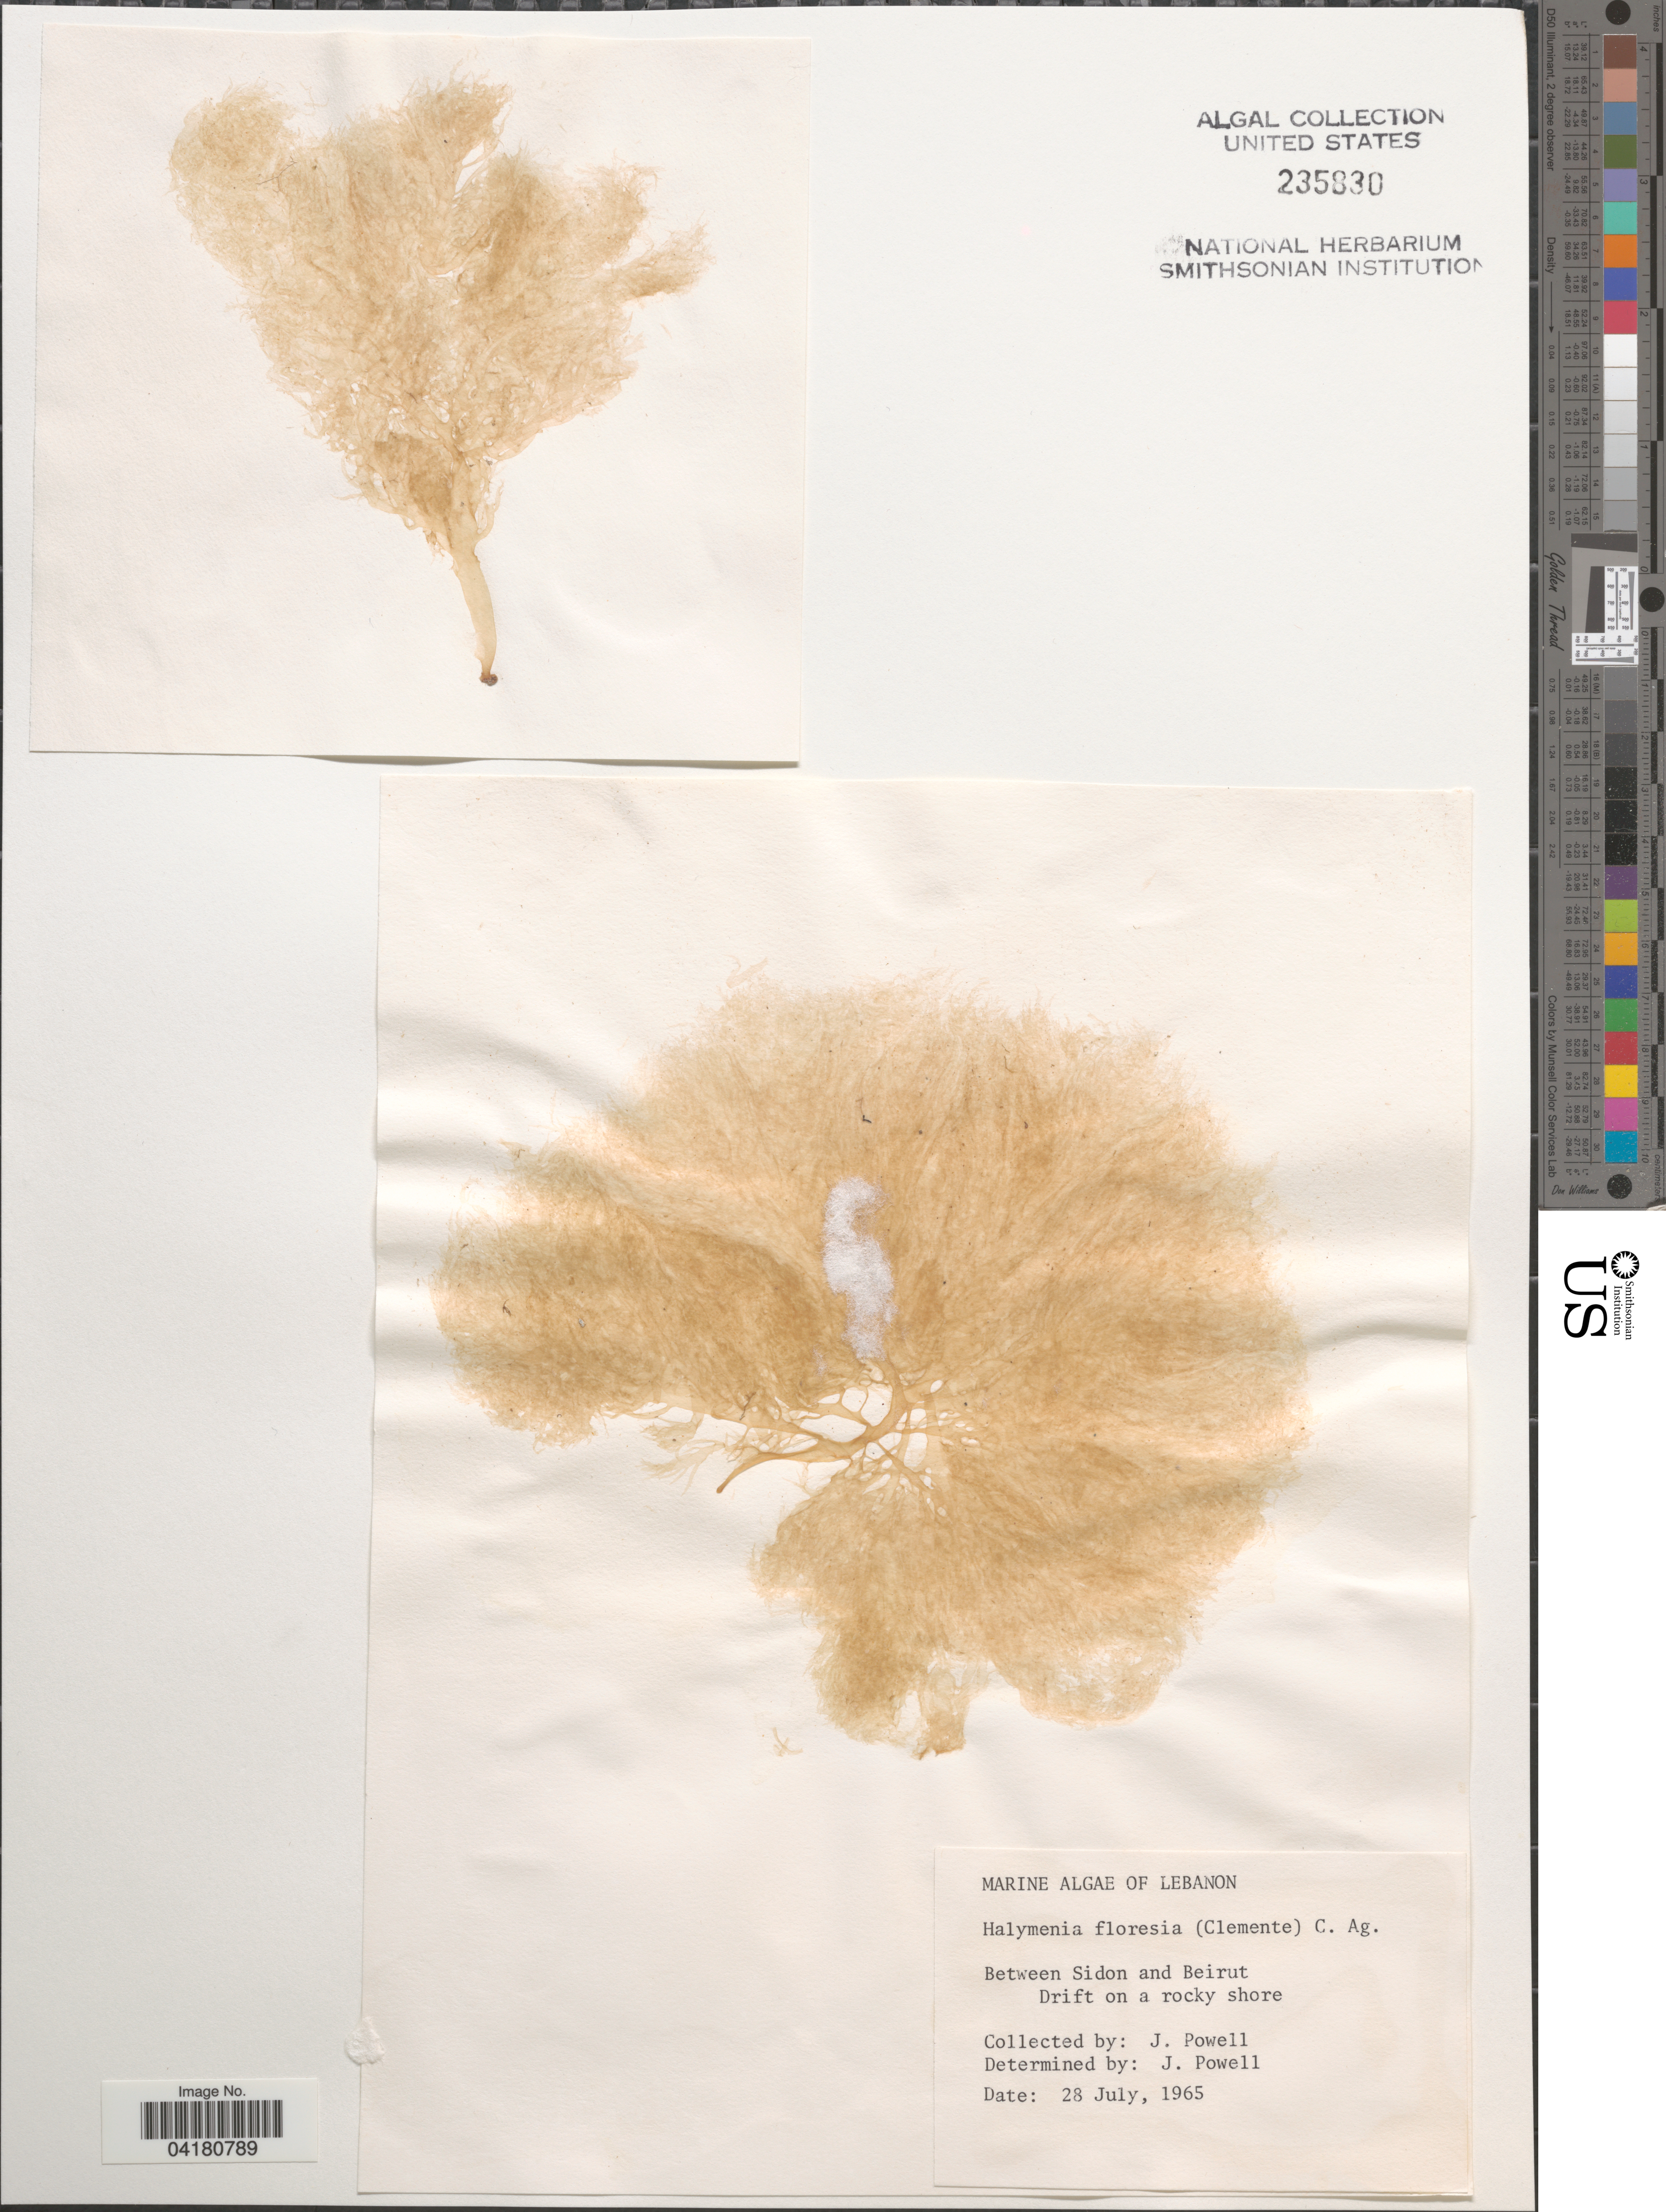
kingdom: Plantae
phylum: Rhodophyta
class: Florideophyceae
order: Halymeniales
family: Halymeniaceae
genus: Halymenia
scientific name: Halymenia floresii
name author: (Clemente) C. Agardh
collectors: J. Powell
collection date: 1965-07-28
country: Lebanon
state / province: Beyrouth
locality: Between Sidon and Beirut. Drift on a rocky shore.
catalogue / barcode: US 235830